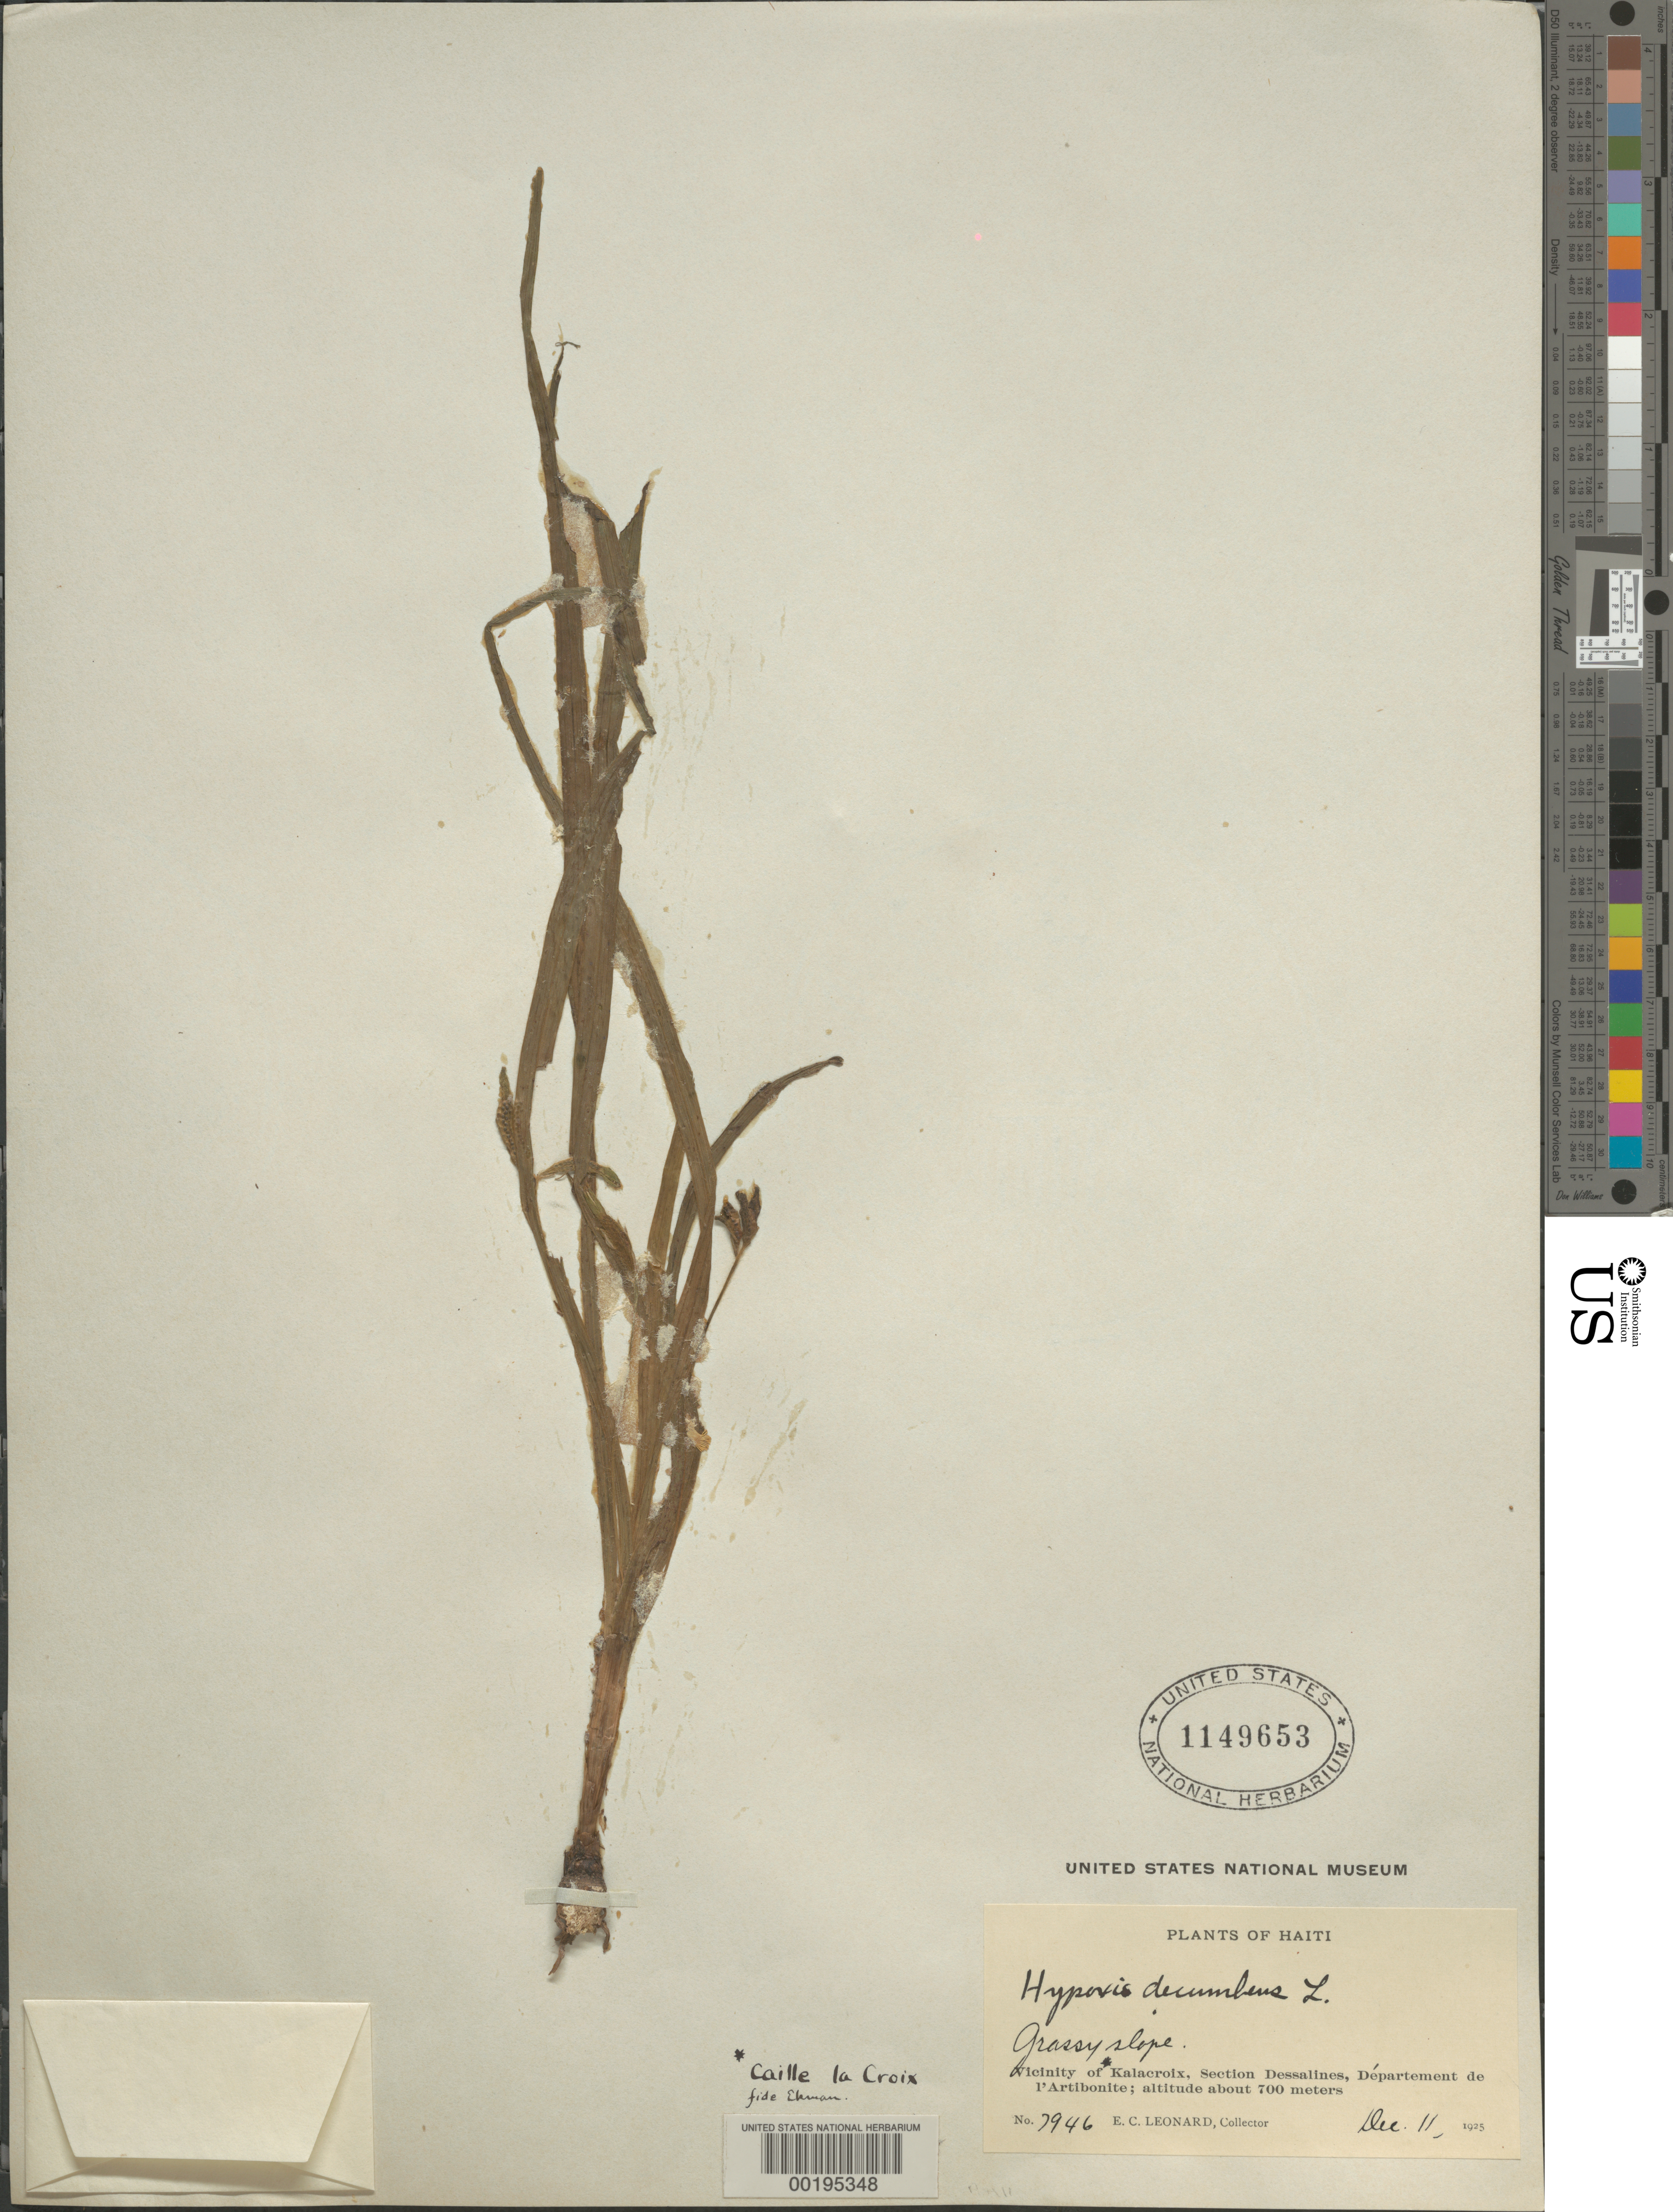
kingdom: Plantae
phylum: Tracheophyta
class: Liliopsida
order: Asparagales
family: Hypoxidaceae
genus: Hypoxis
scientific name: Hypoxis decumbens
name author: L.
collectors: W. J. Eyerdam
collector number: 503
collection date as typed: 10 Sep 1927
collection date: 1927-09-10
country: Haiti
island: Hispaniola Island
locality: Miragoane and vicinity; 8 mi from anse a veau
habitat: In grass in border of field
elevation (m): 700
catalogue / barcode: US 1303559